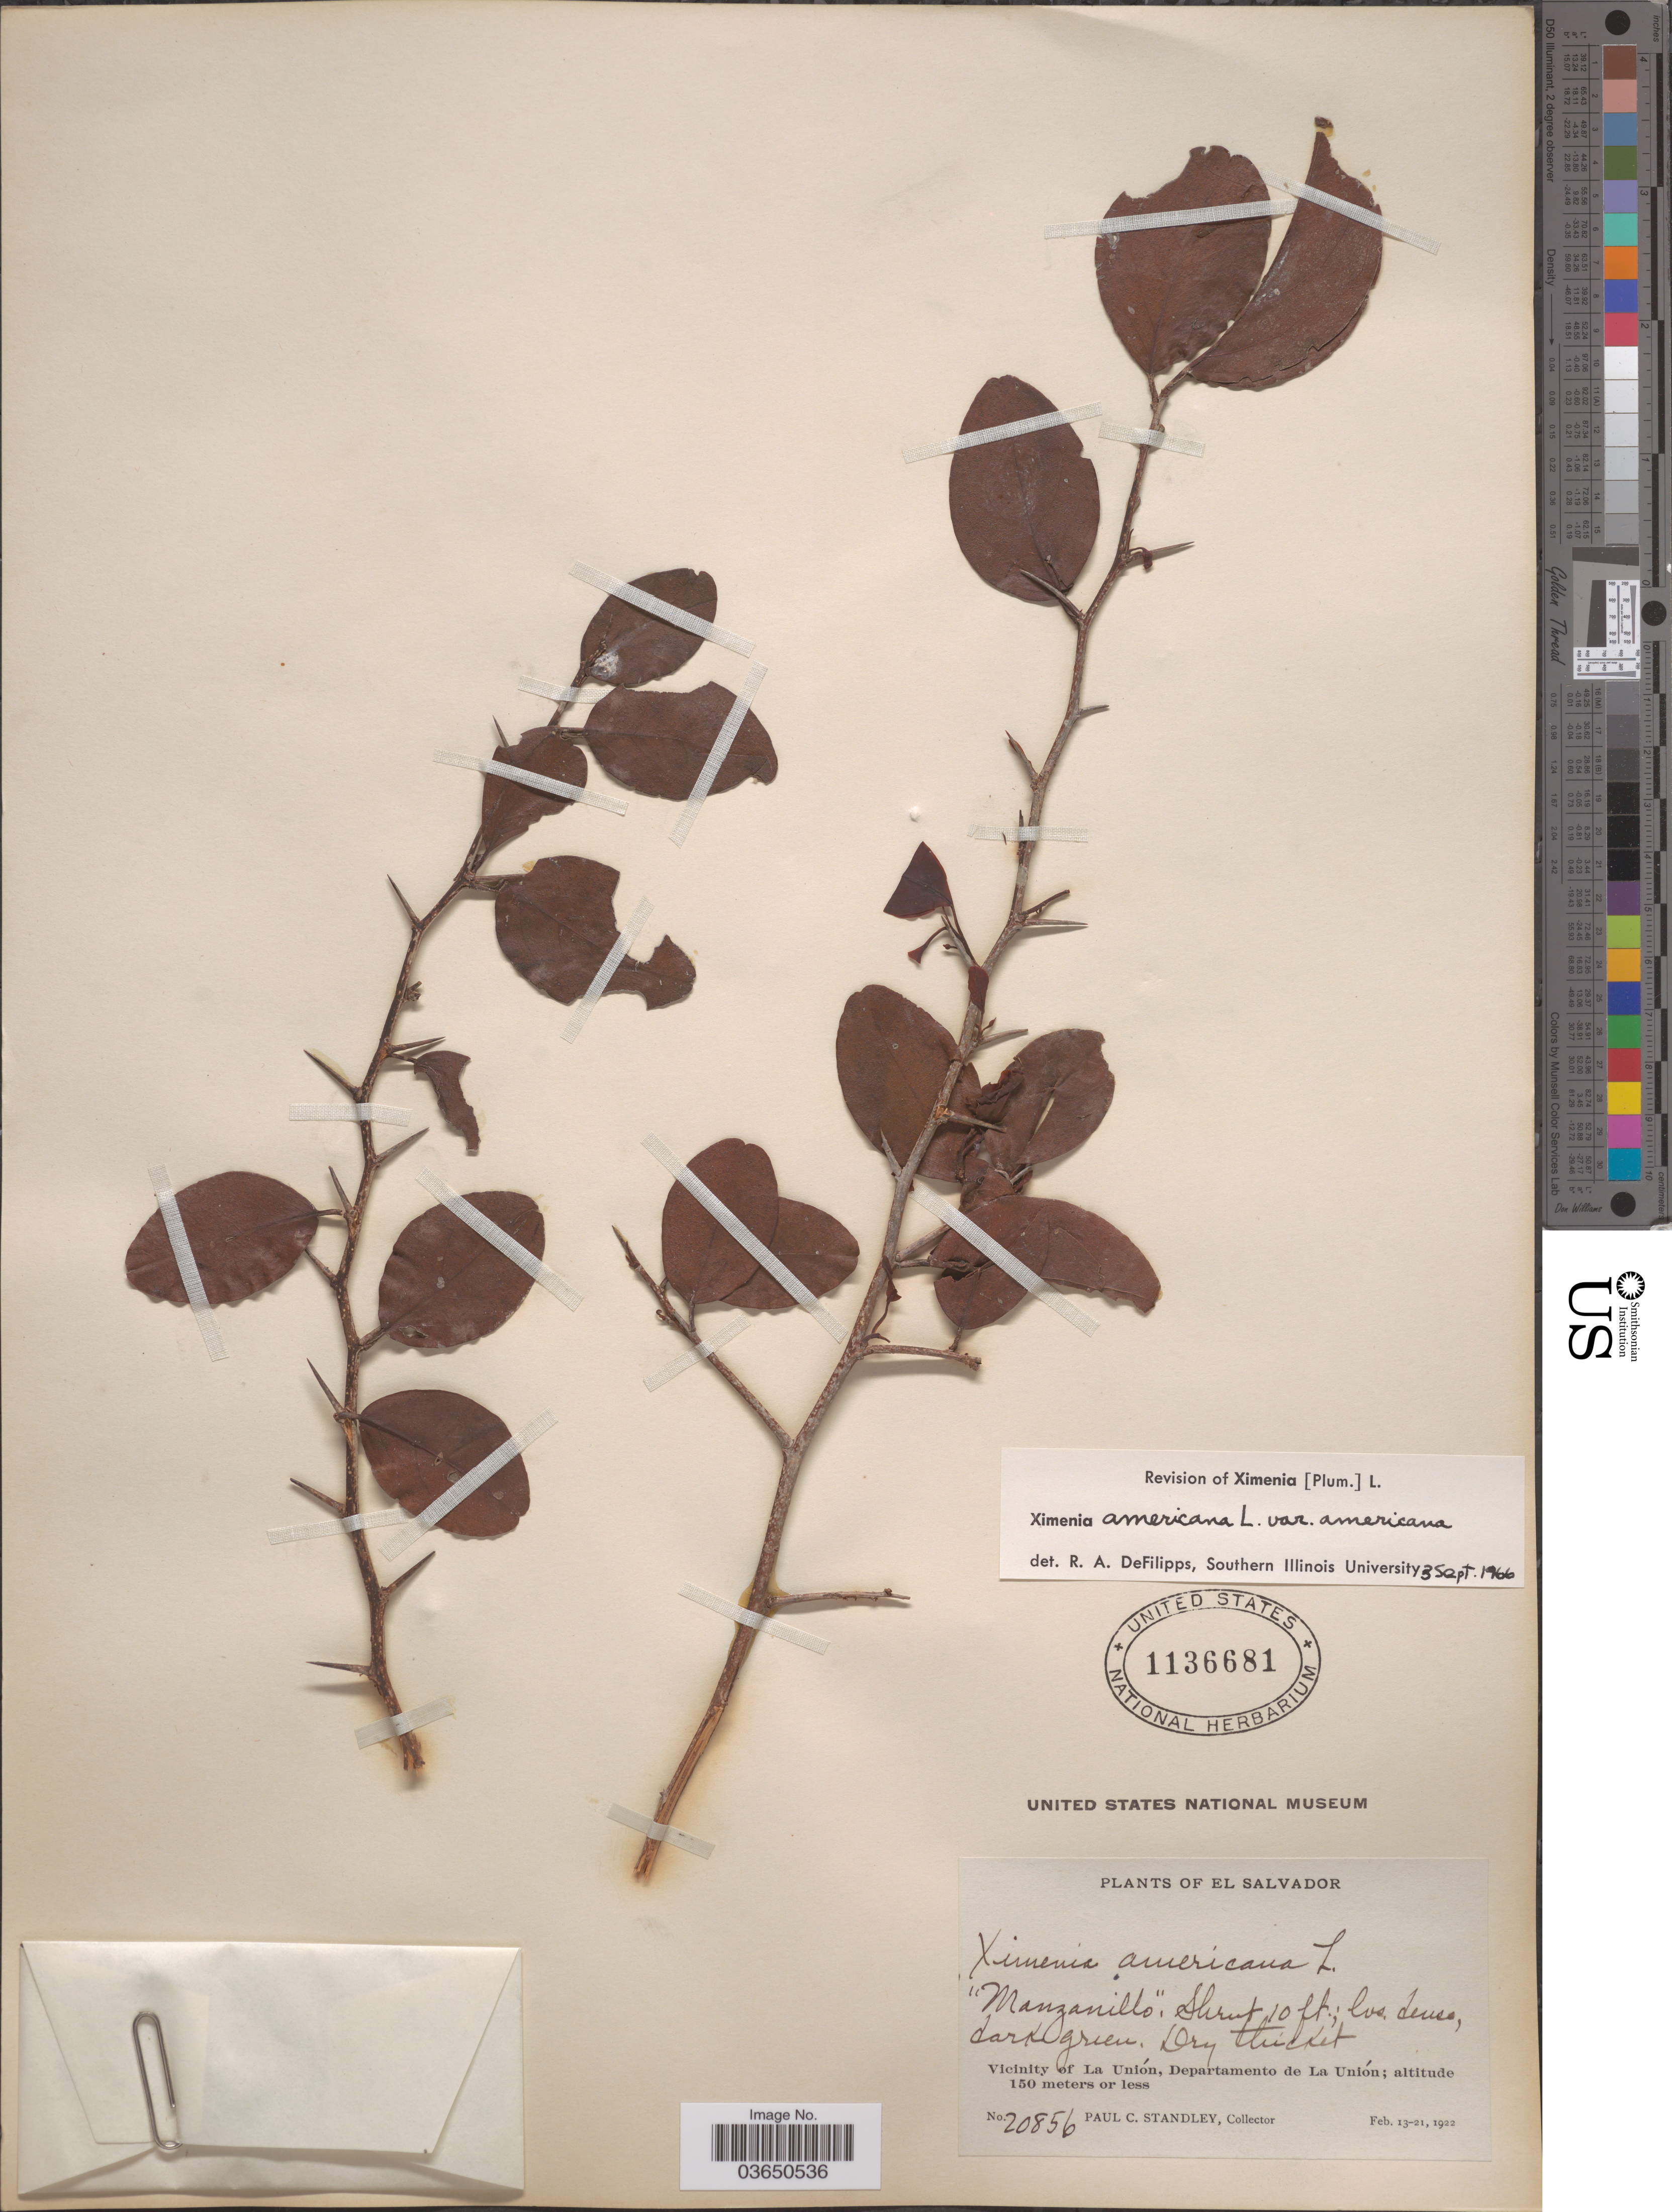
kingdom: Plantae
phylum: Tracheophyta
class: Magnoliopsida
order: Santalales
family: Ximeniaceae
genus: Ximenia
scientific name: Ximenia americana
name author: L.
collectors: P. C. Standley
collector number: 20856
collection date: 1922-02-13/1922-02-21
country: El Salvador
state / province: La Union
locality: Vicinity of La Unión, Departamento de La Unión.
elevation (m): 150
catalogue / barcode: US 1136681